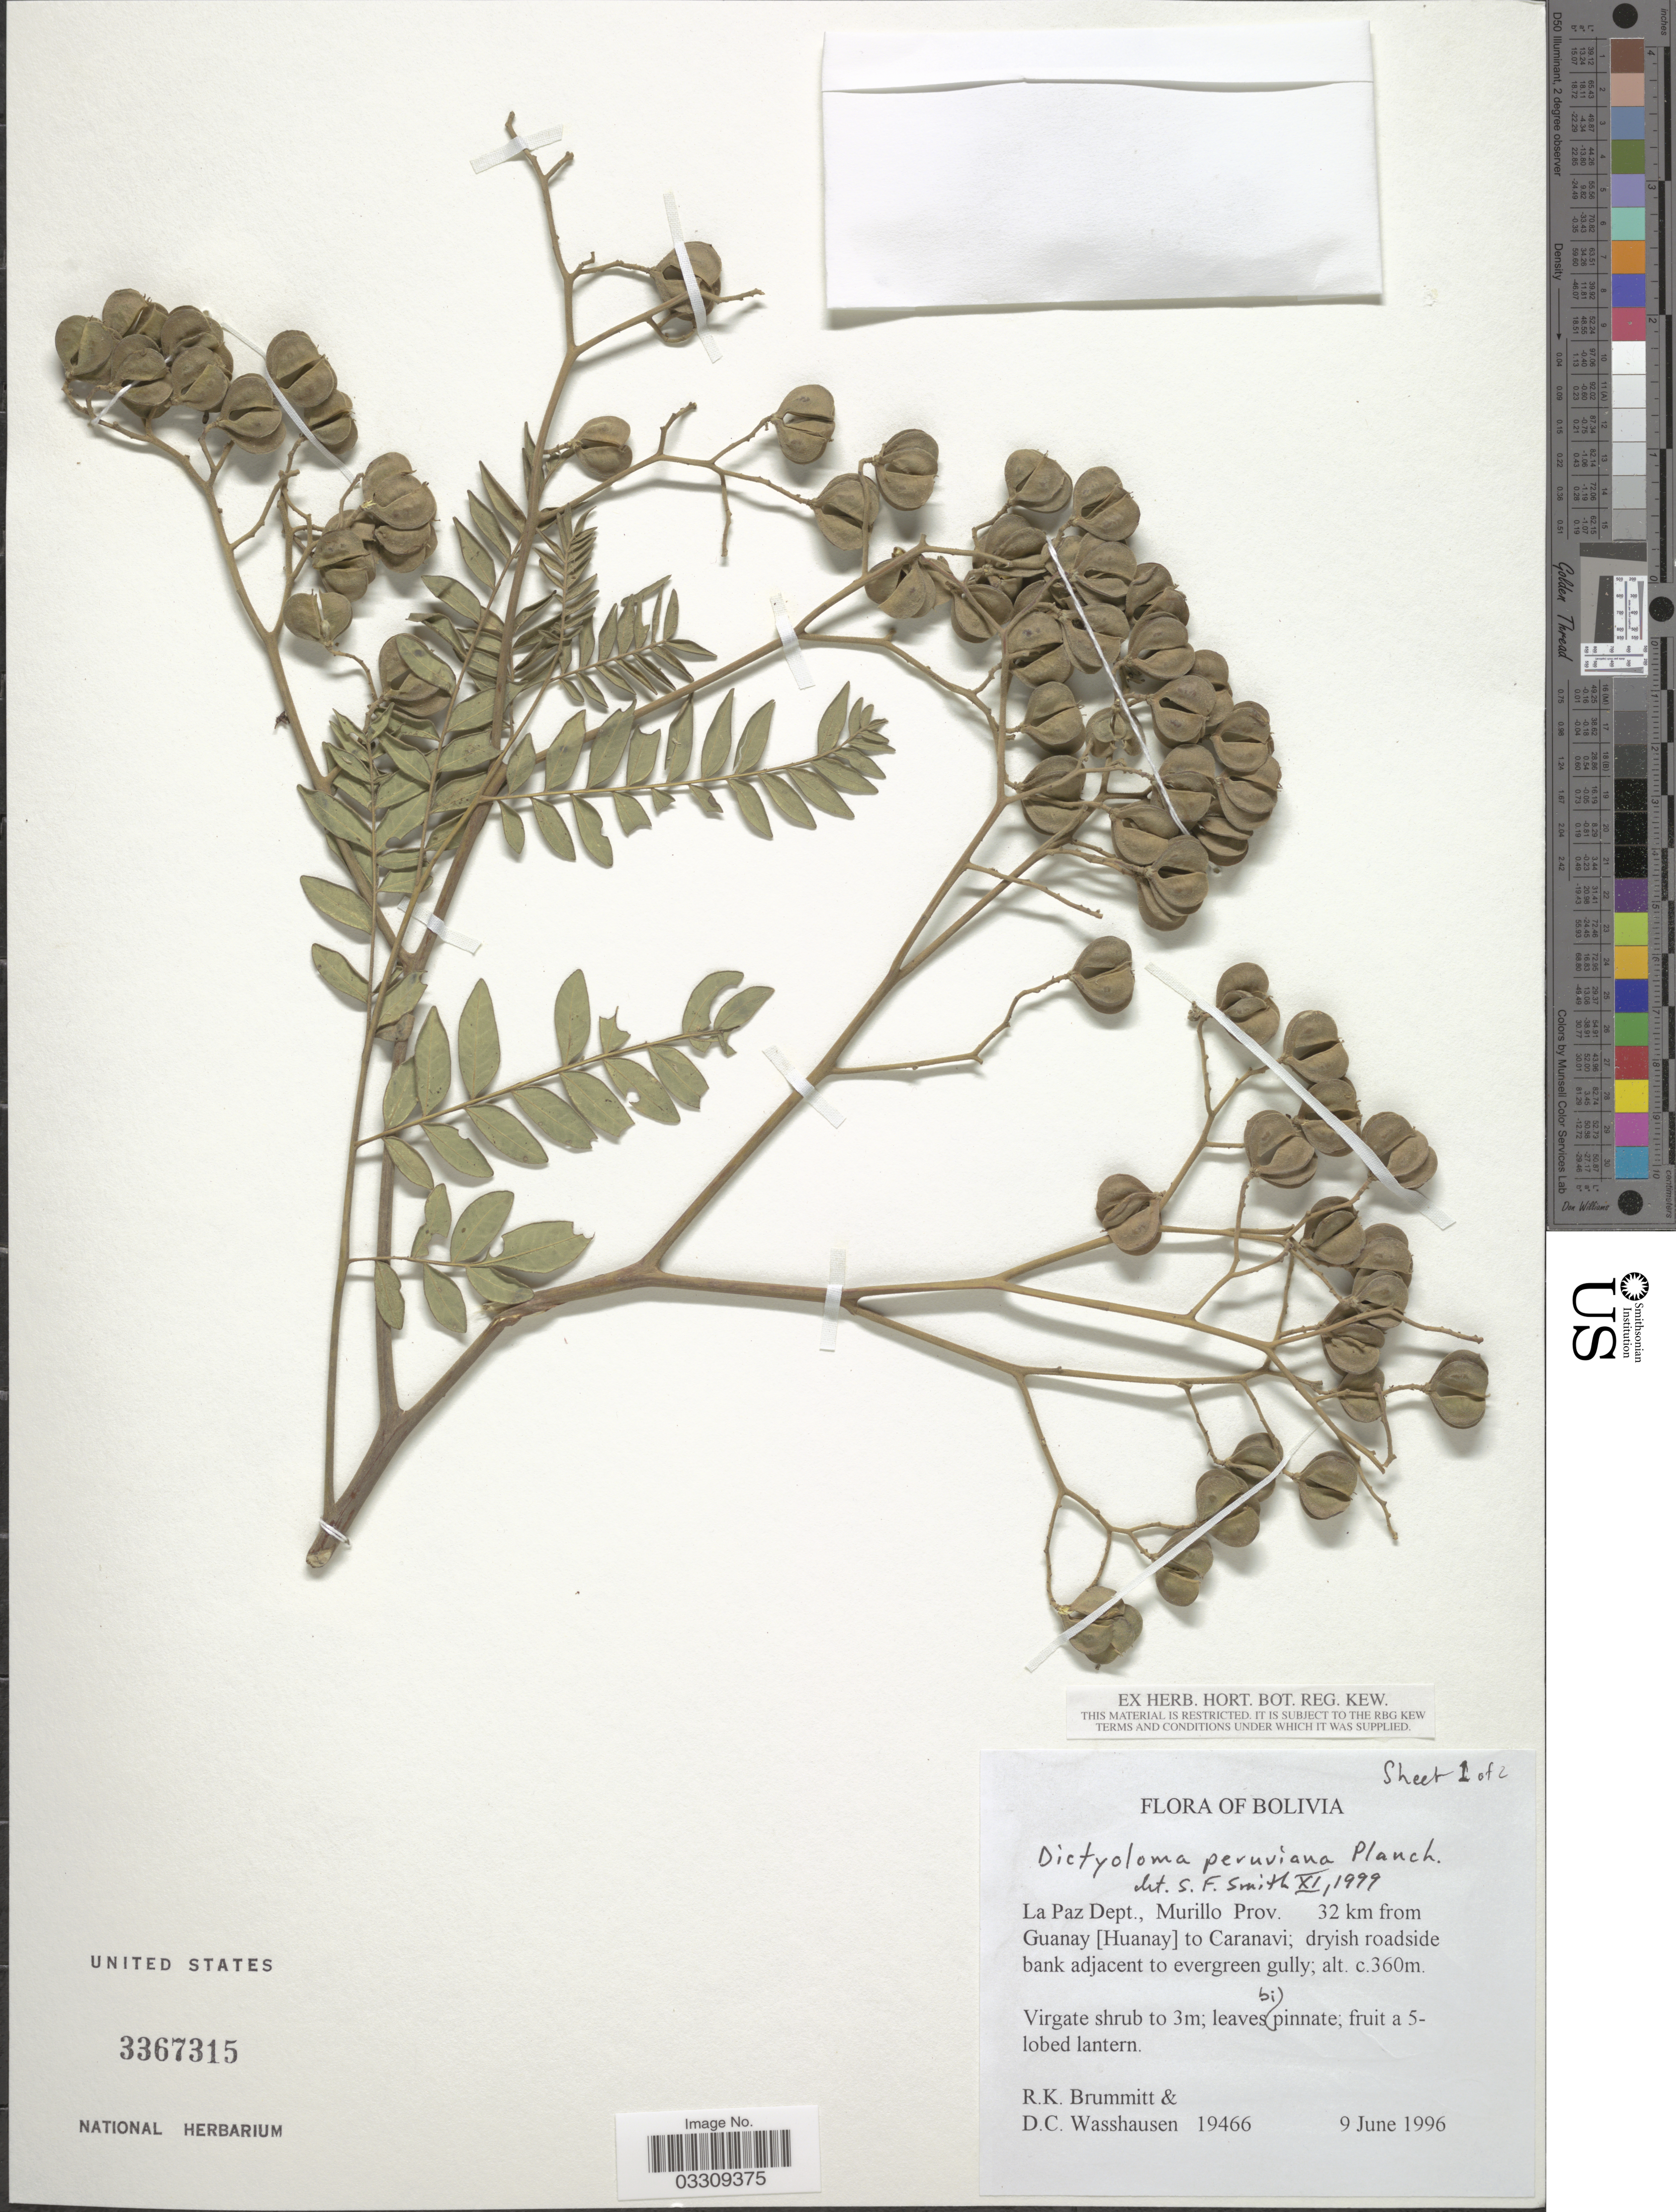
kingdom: Plantae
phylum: Tracheophyta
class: Magnoliopsida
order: Sapindales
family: Rutaceae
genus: Dictyoloma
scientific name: Dictyoloma peruvianum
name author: Planch.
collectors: R. K. Brummitt & D. C. Wasshausen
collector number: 19466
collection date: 1996-06-09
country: Bolivia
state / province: La Paz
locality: La Paz Dept., Murillo Prov. 32 km from Guanay [Huanay] to Caranavi.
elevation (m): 360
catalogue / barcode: US 3367315